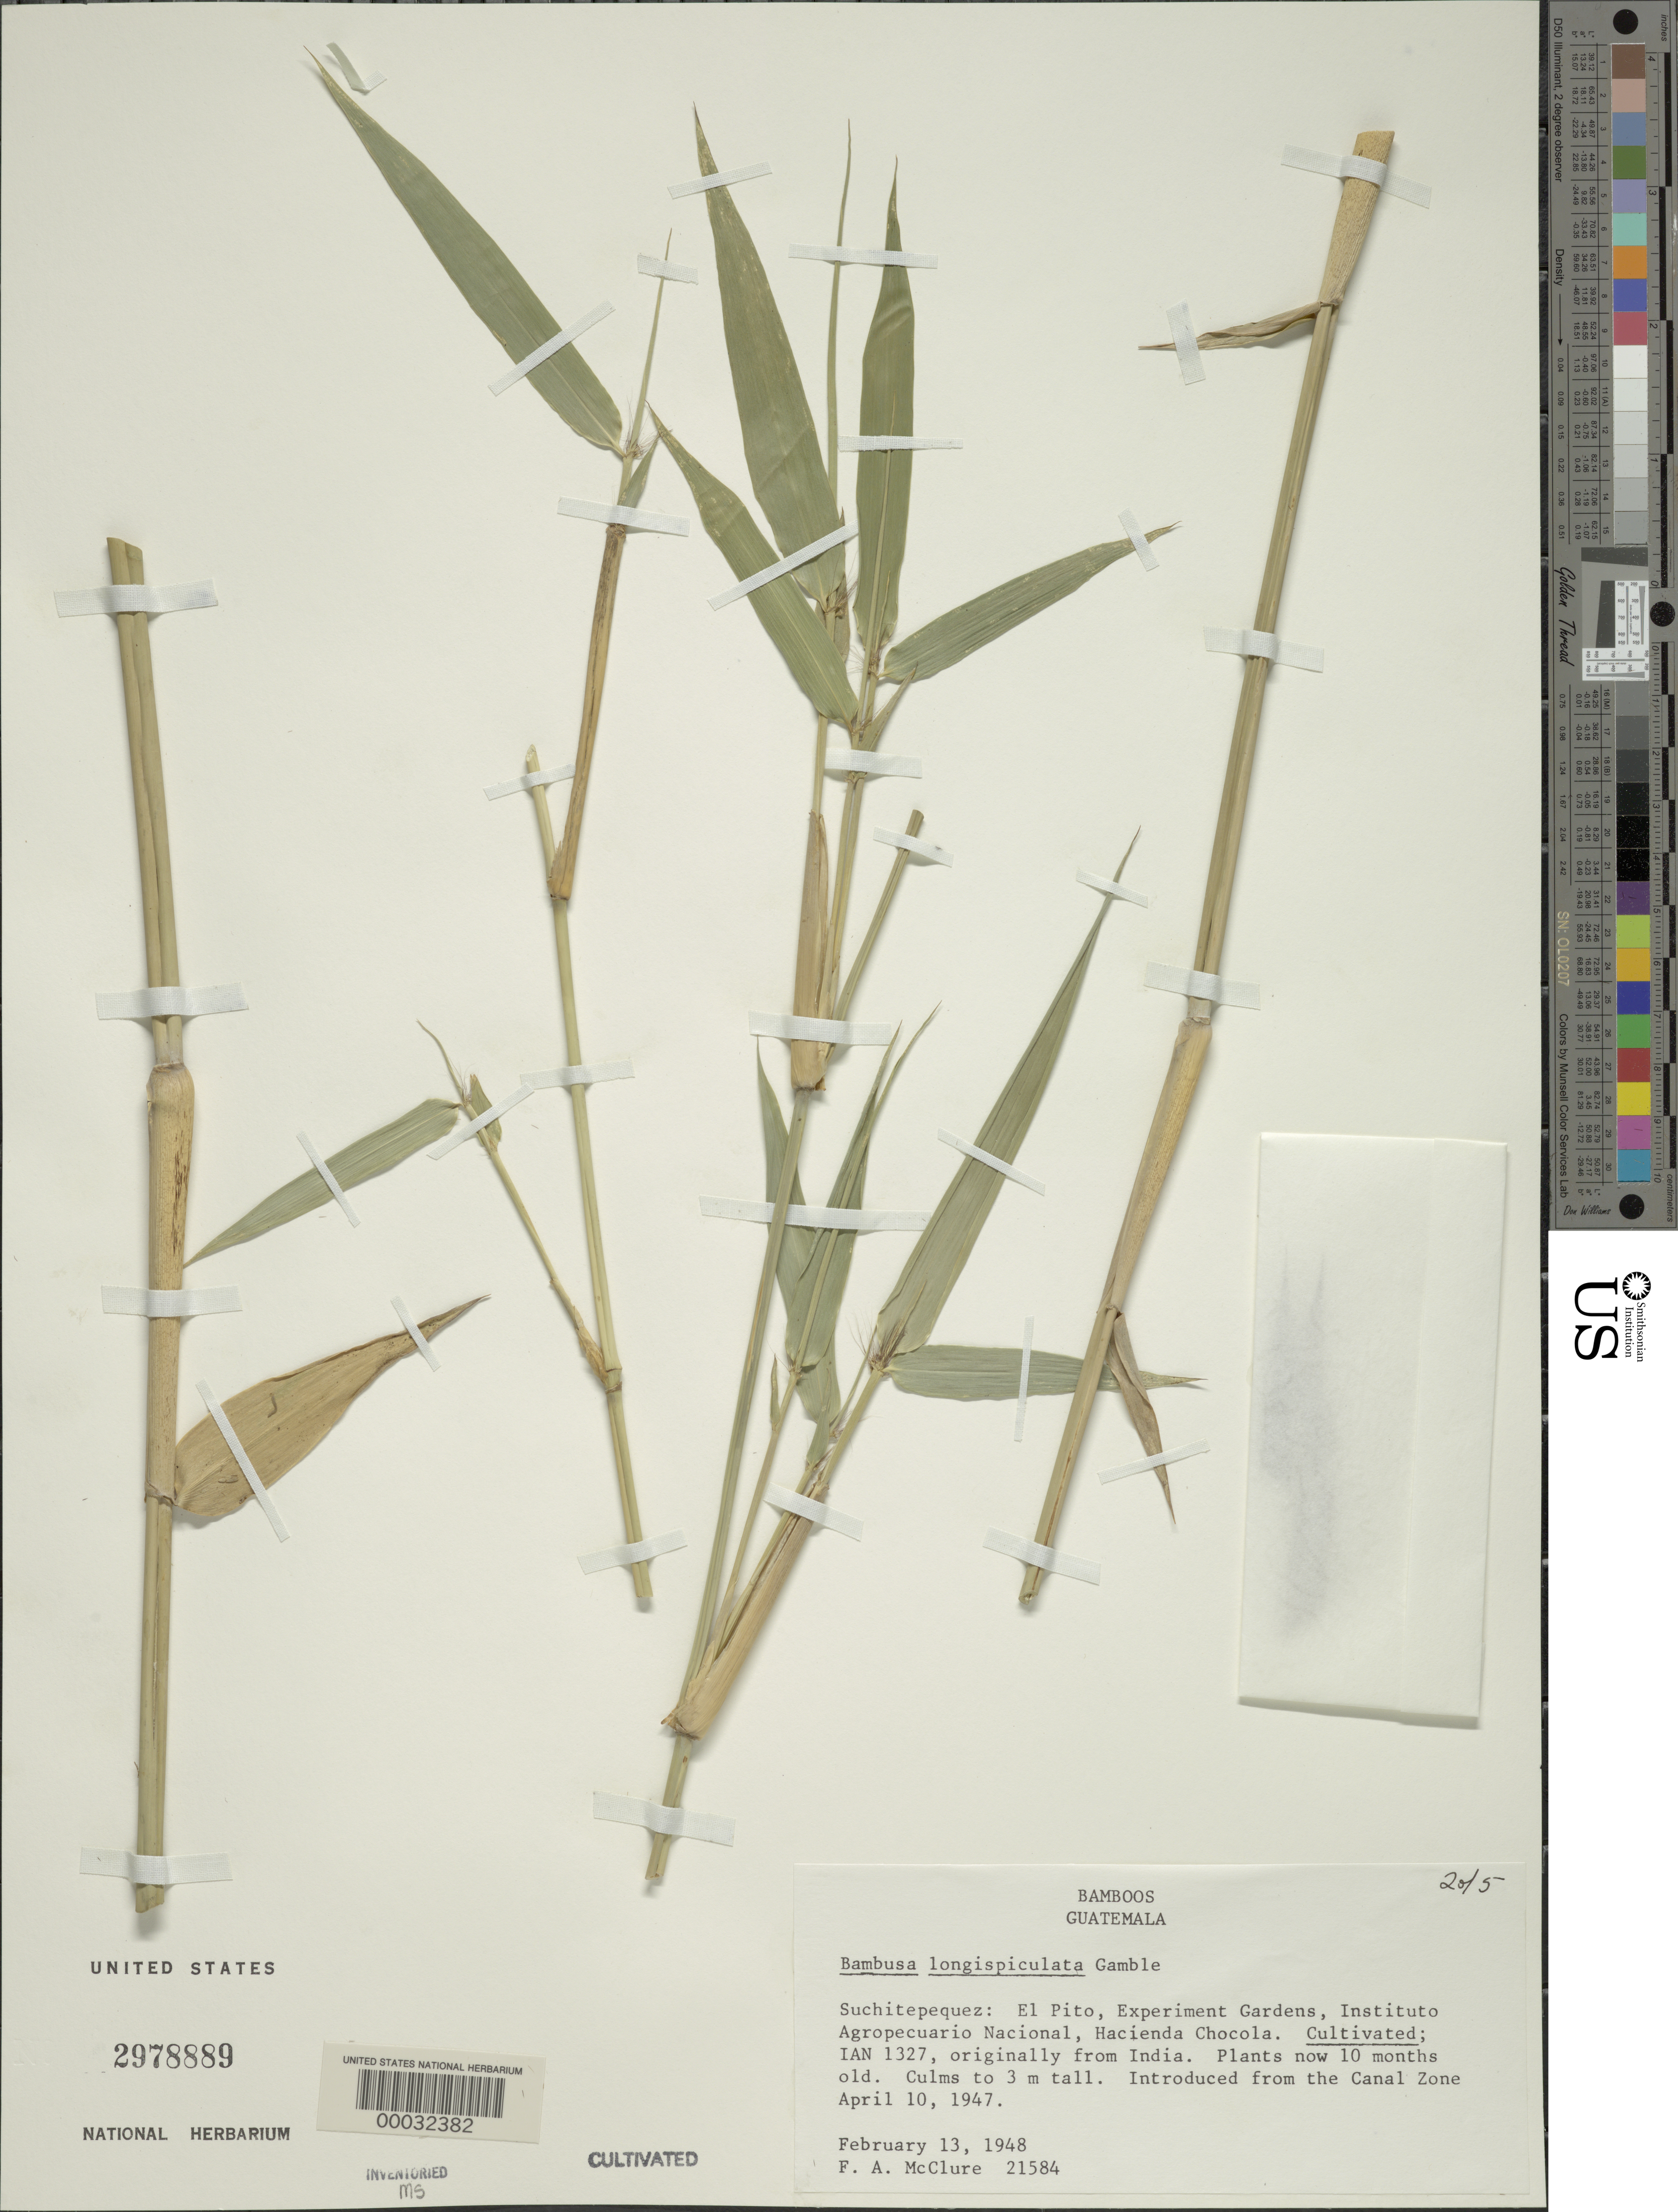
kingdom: Plantae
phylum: Tracheophyta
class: Liliopsida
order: Poales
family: Poaceae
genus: Bambusa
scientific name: Bambusa longispiculata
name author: Gamble ex Brandis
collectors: F. A. McClure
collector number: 21584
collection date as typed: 13 Feb 1948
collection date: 1948-02-13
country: Guatemala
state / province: Suchitepéquez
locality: Experimental garden - El Pito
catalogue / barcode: US 2978889